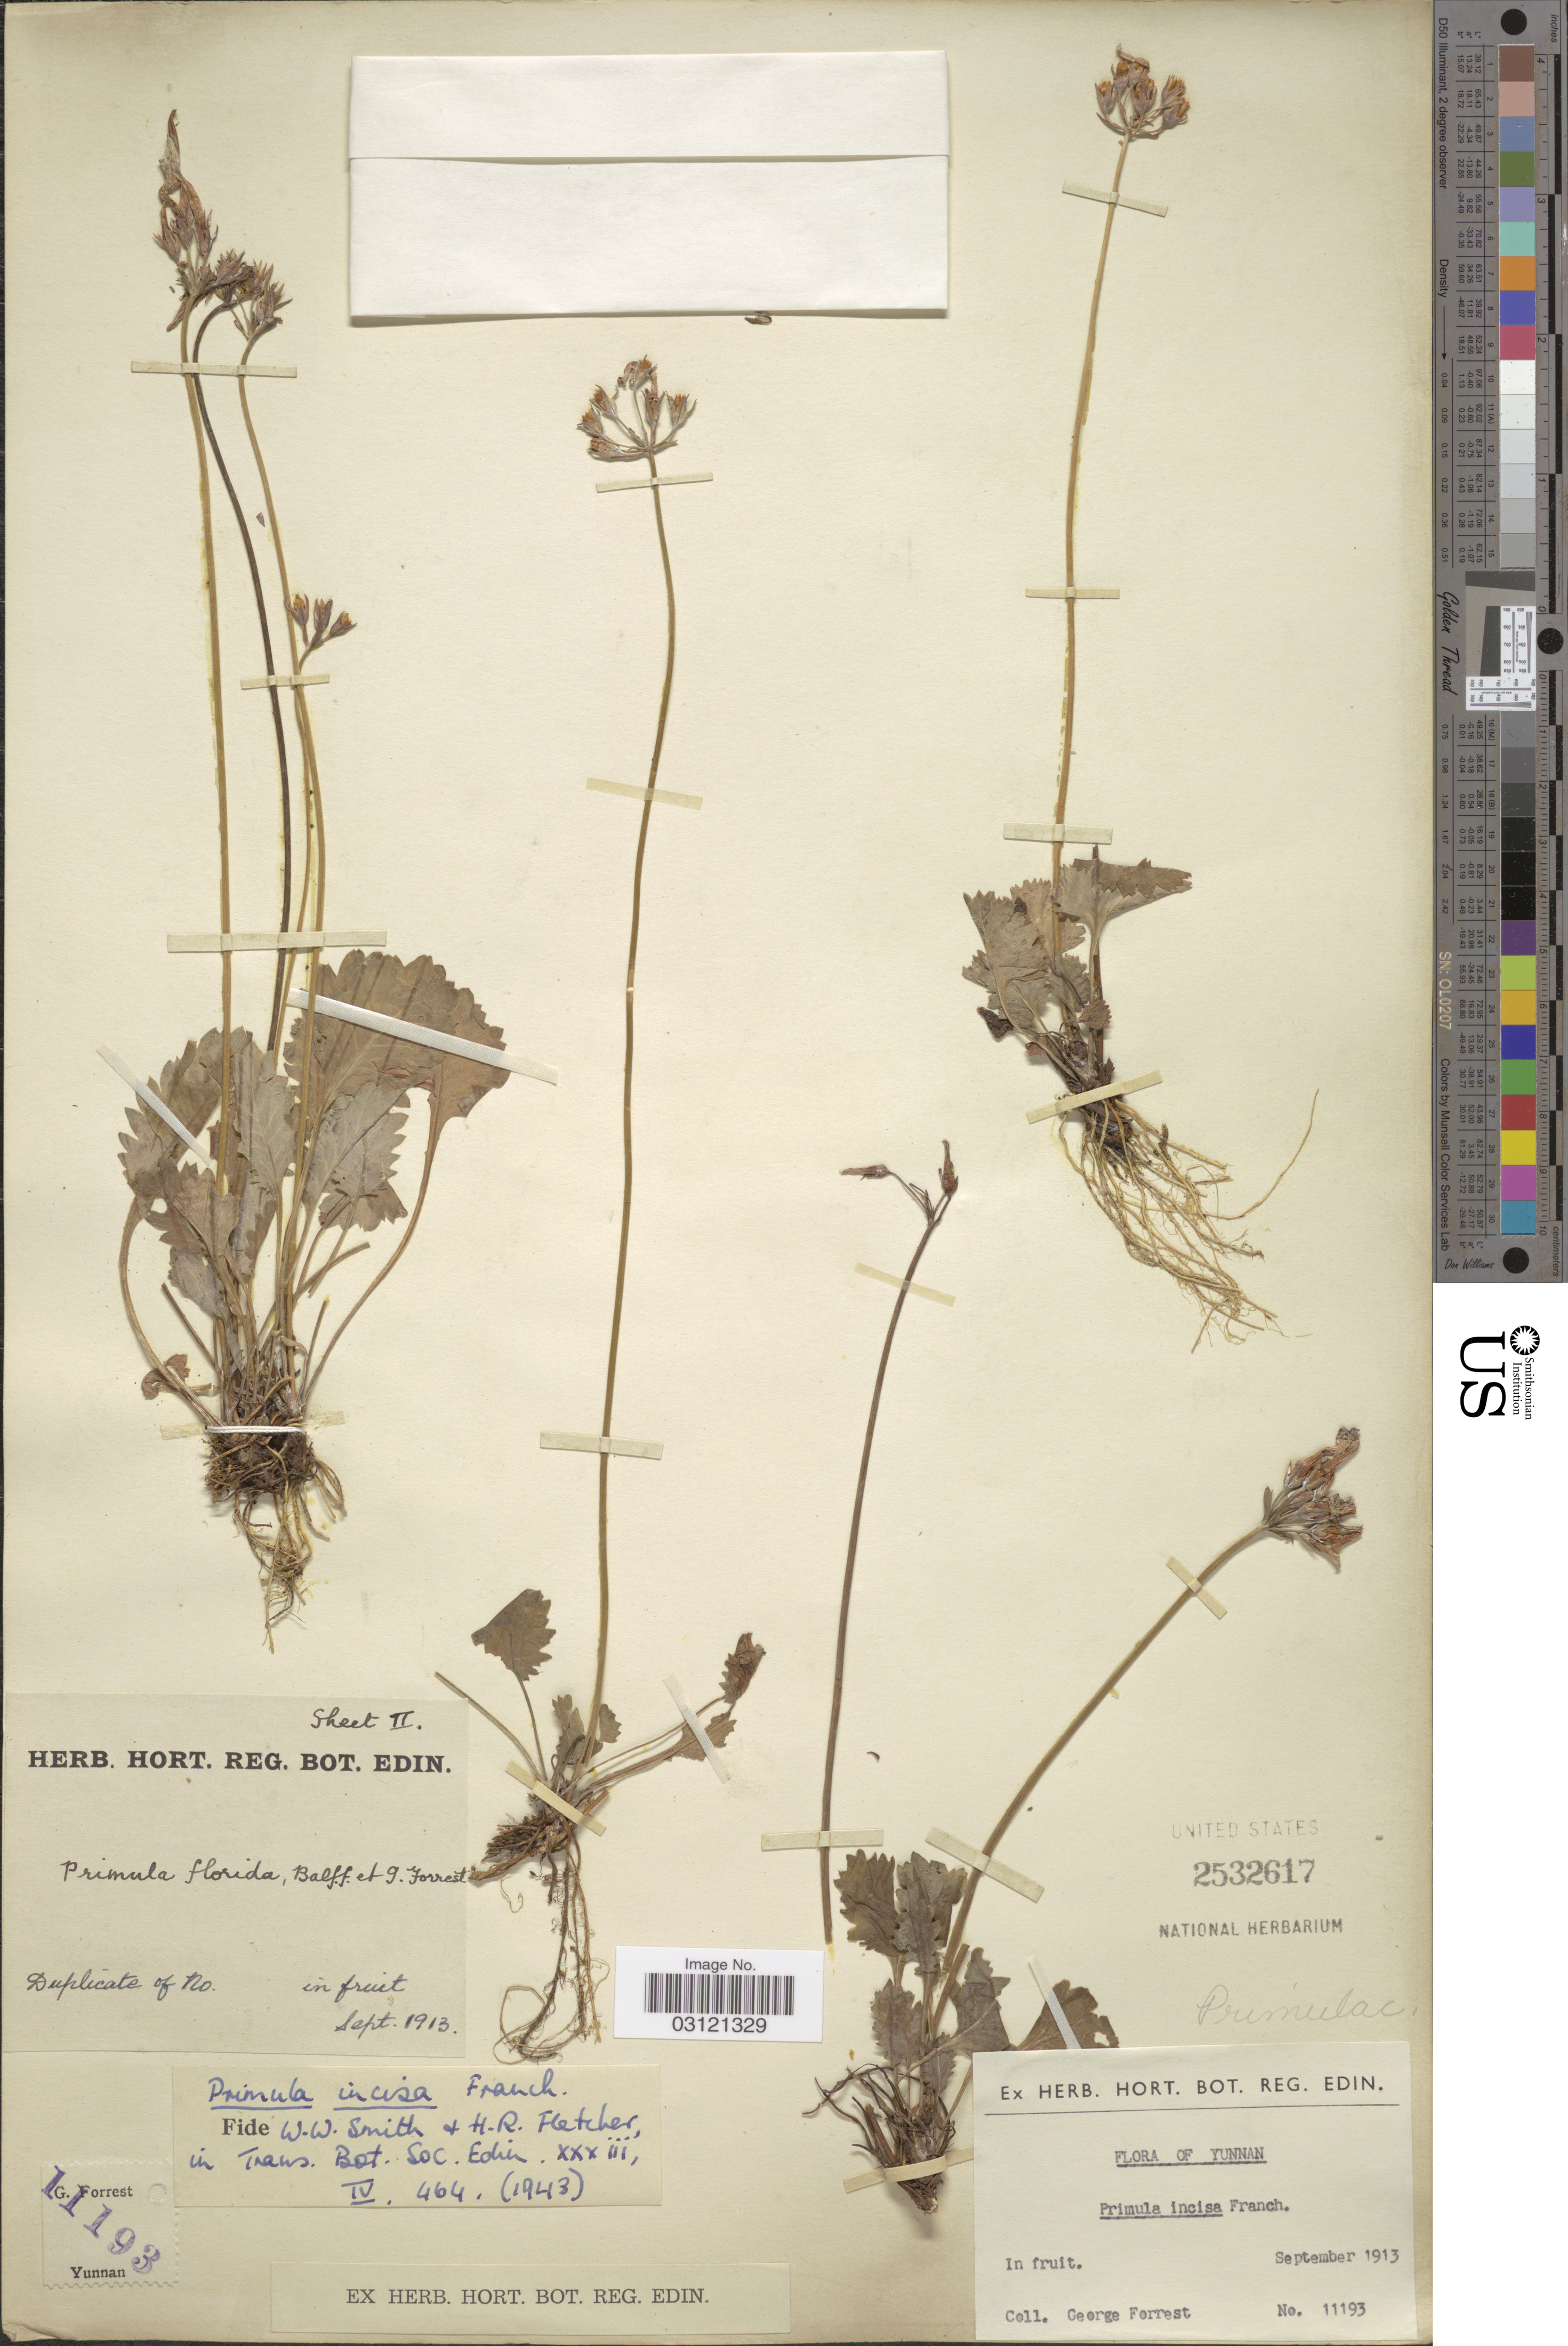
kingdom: Plantae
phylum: Tracheophyta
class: Magnoliopsida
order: Ericales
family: Primulaceae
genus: Primula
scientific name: Primula incisa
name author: Franch.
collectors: G. Forrest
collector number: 11193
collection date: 1913-09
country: China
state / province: Yunnan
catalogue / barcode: US 2532617